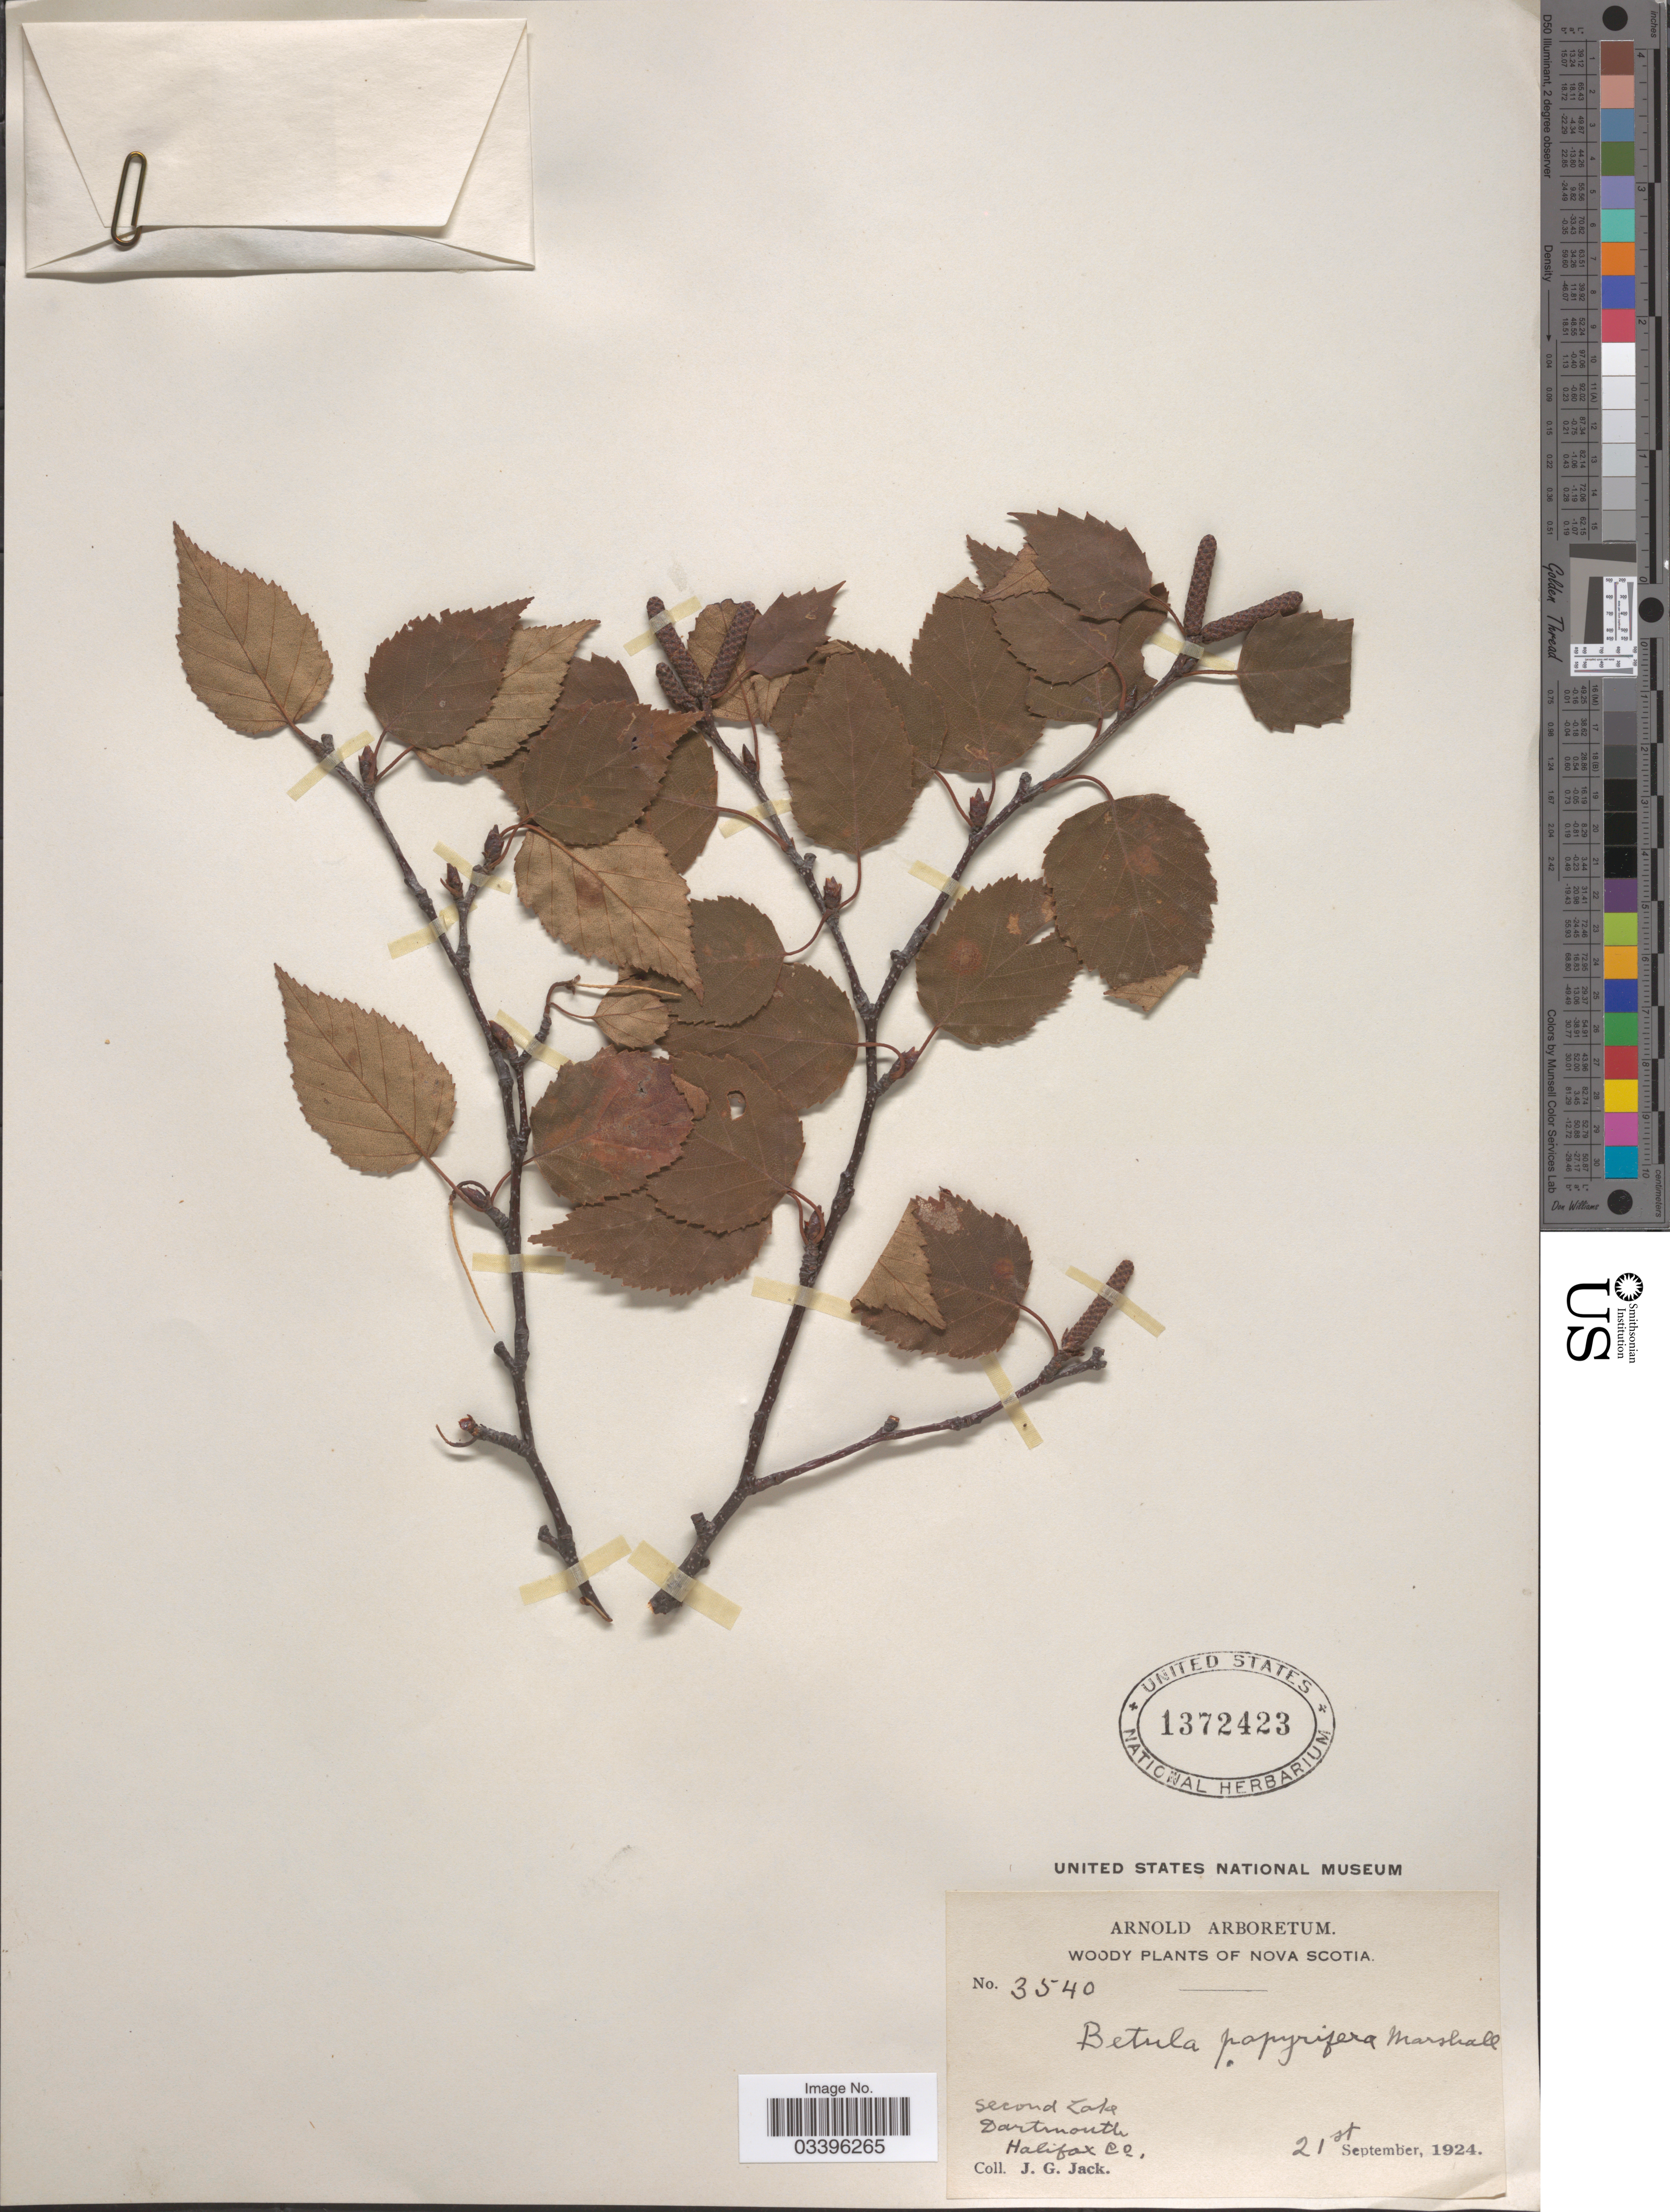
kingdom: Plantae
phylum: Tracheophyta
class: Magnoliopsida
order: Fagales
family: Betulaceae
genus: Betula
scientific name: Betula papyrifera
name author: Marshall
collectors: J. G. Jack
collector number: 3540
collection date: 1924-09-21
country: Canada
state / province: Nova Scotia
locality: Second Lake. Dartmouth. Halifax Co.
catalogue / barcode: US 1372423